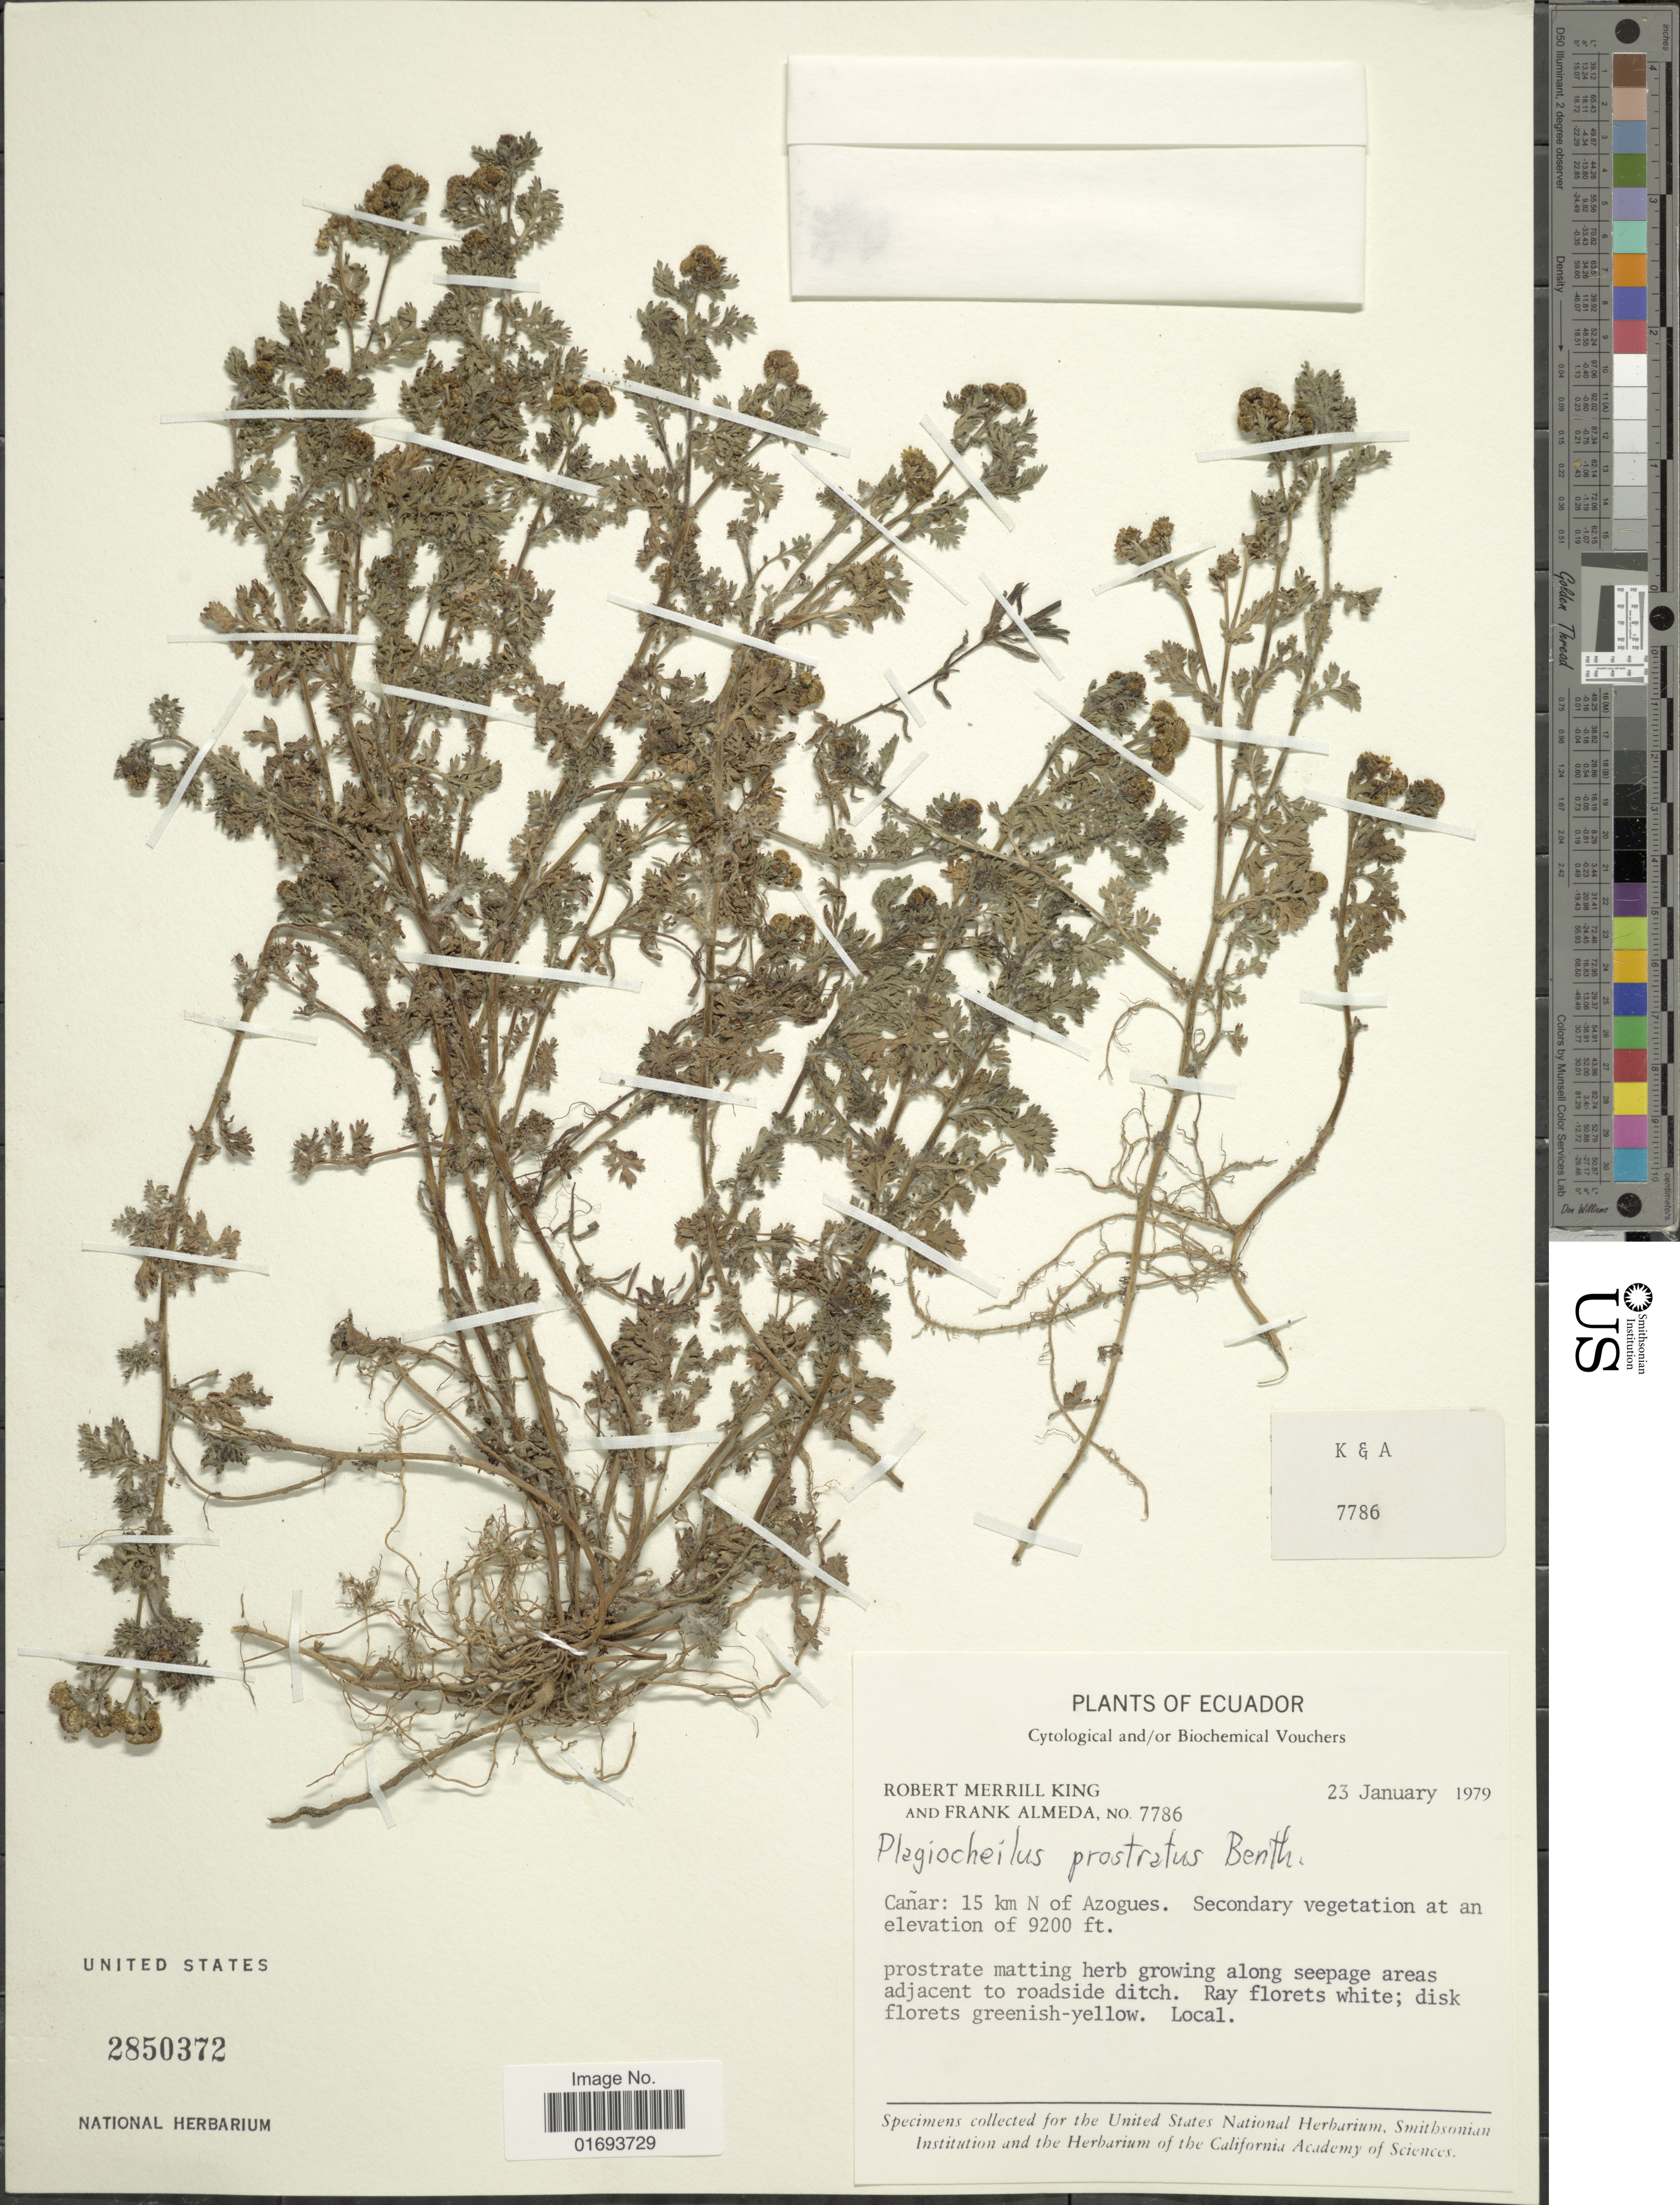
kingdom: Plantae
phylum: Tracheophyta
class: Magnoliopsida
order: Asterales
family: Asteraceae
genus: Plagiocheilus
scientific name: Plagiocheilus prostratus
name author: Benth.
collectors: R. M. King & F. Almeda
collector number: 7786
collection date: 1979-01-23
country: Ecuador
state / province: Cañar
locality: Ecuador. Cañar: 15 km N of Azogues.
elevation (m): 2804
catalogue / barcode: US 2850372